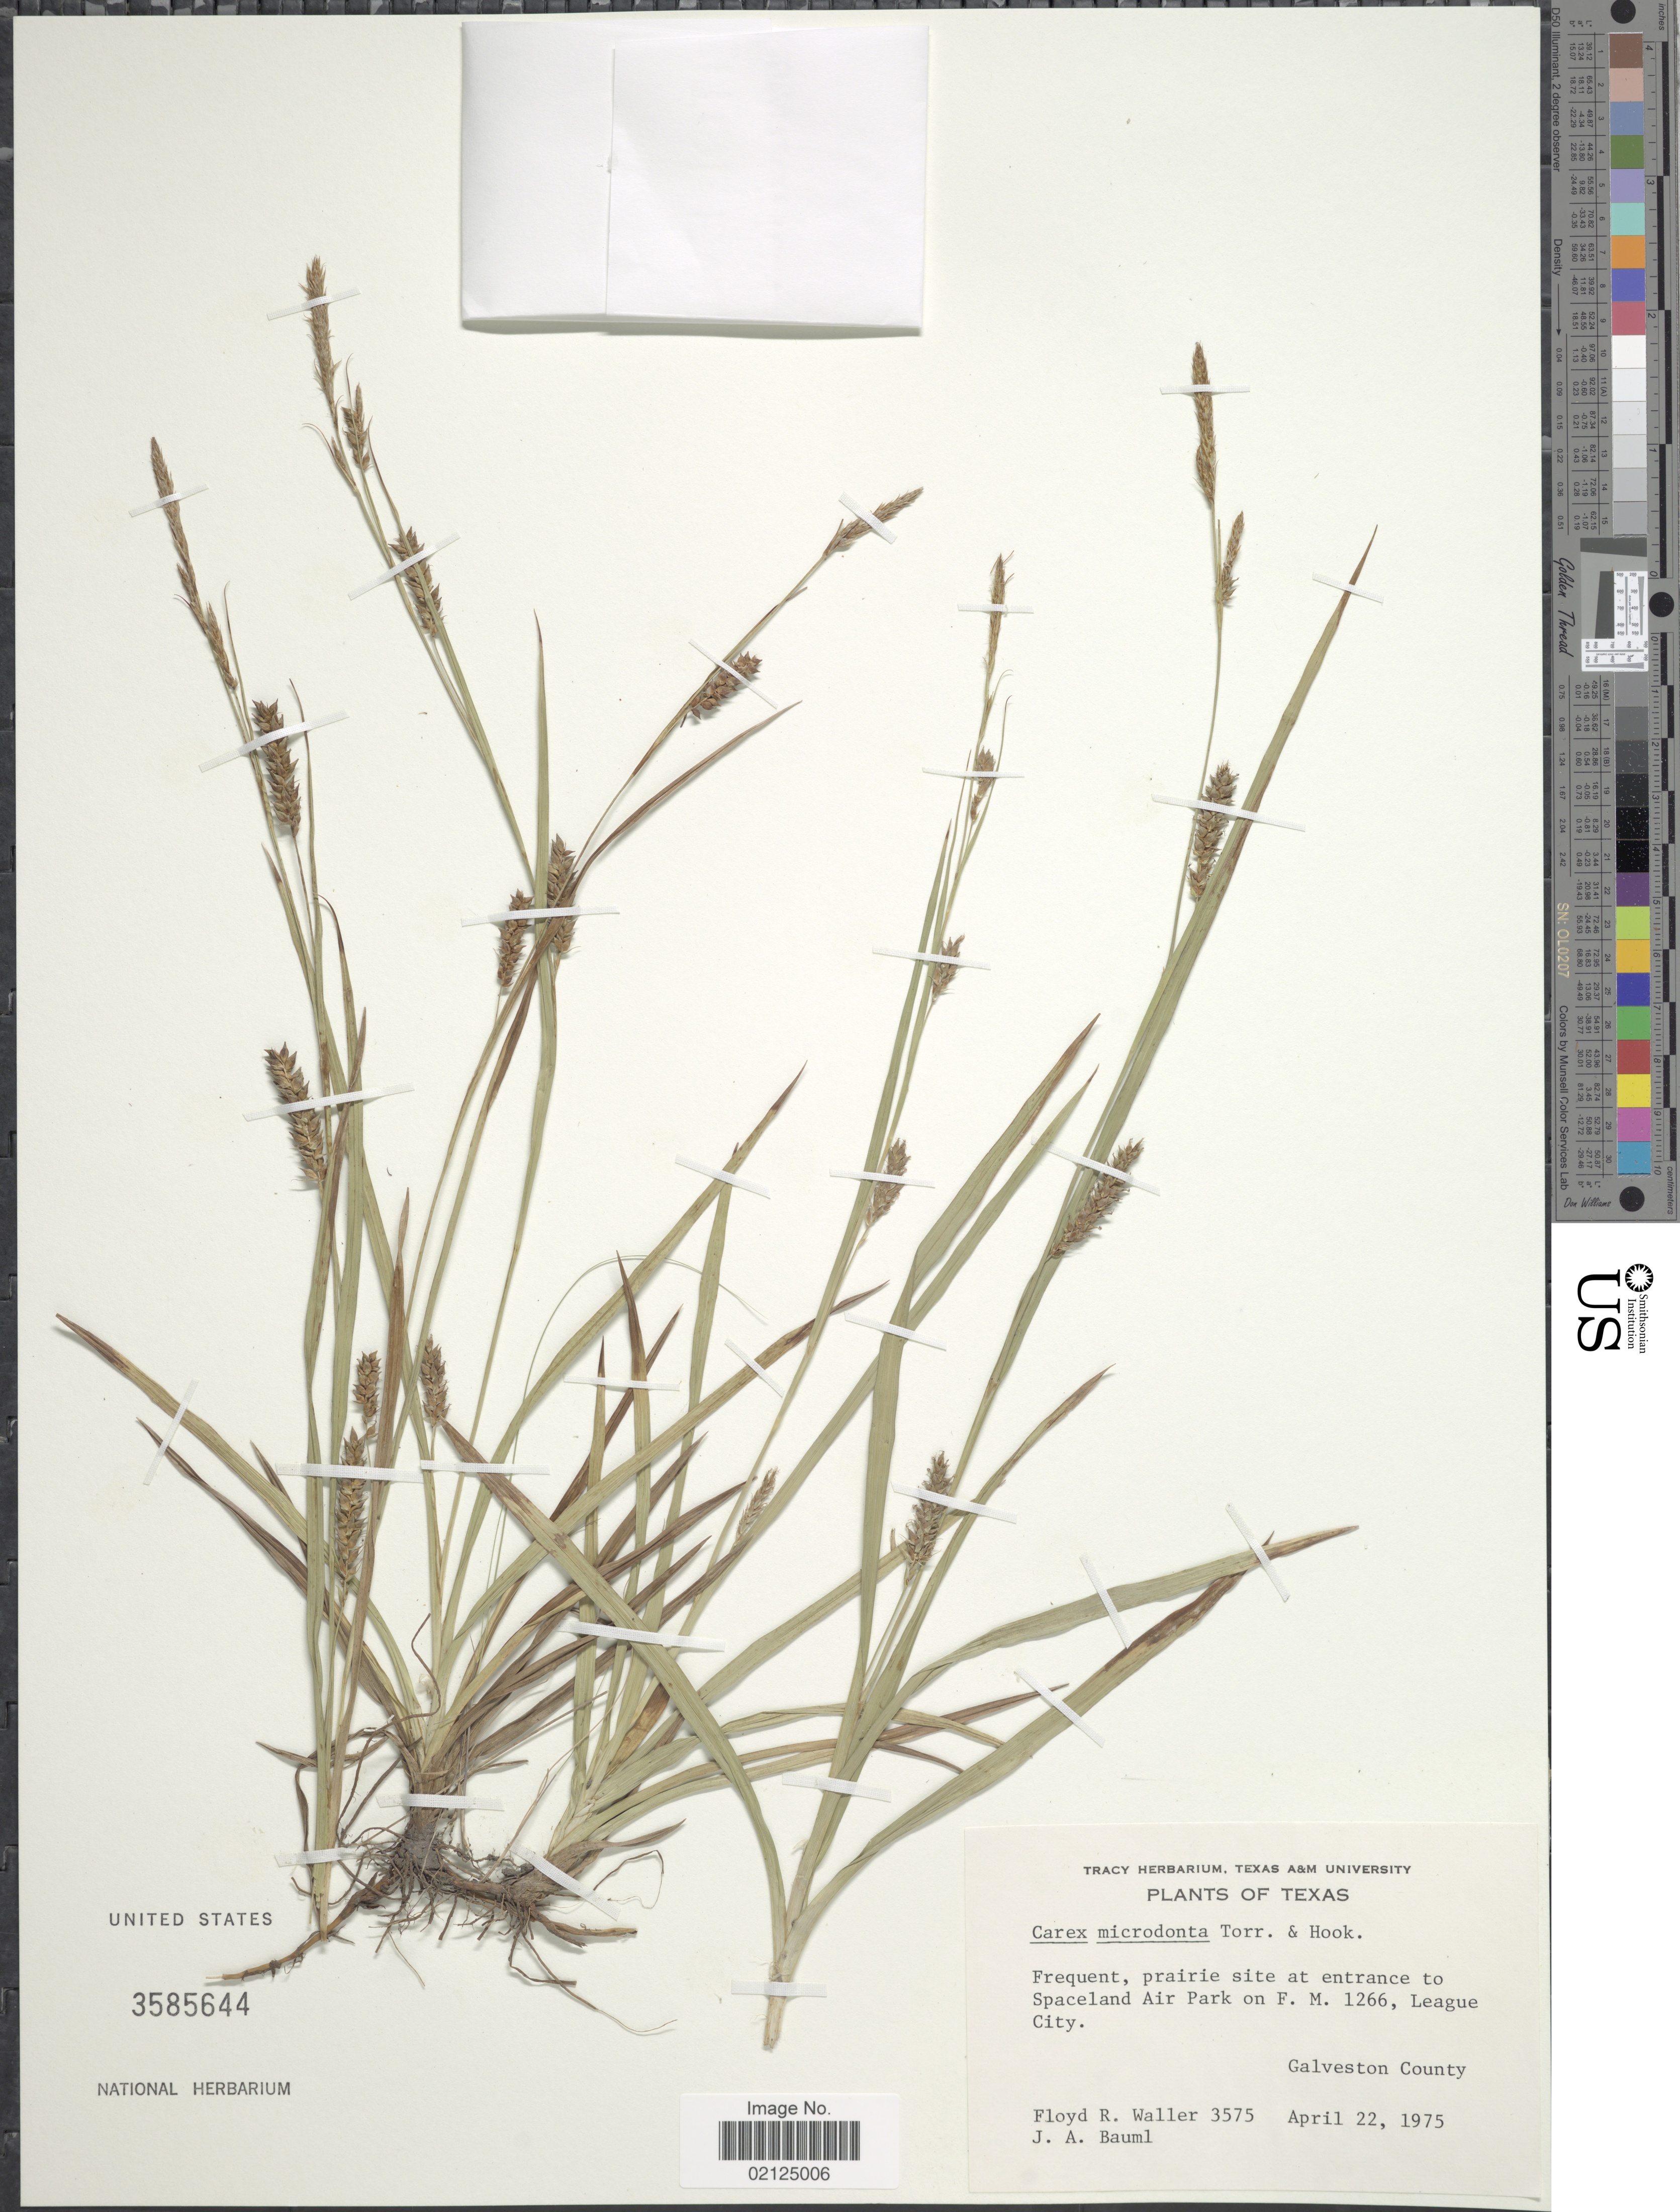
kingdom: Plantae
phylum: Tracheophyta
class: Liliopsida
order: Poales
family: Cyperaceae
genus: Carex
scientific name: Carex microdonta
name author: Torr.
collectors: F. R. Waller & J. Bauml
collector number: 3575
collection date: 1975-04-22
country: United States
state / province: Texas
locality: At entrance to Spaceland Air Park on F. M. 1266, League City, Galveston County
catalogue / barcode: US 3585644